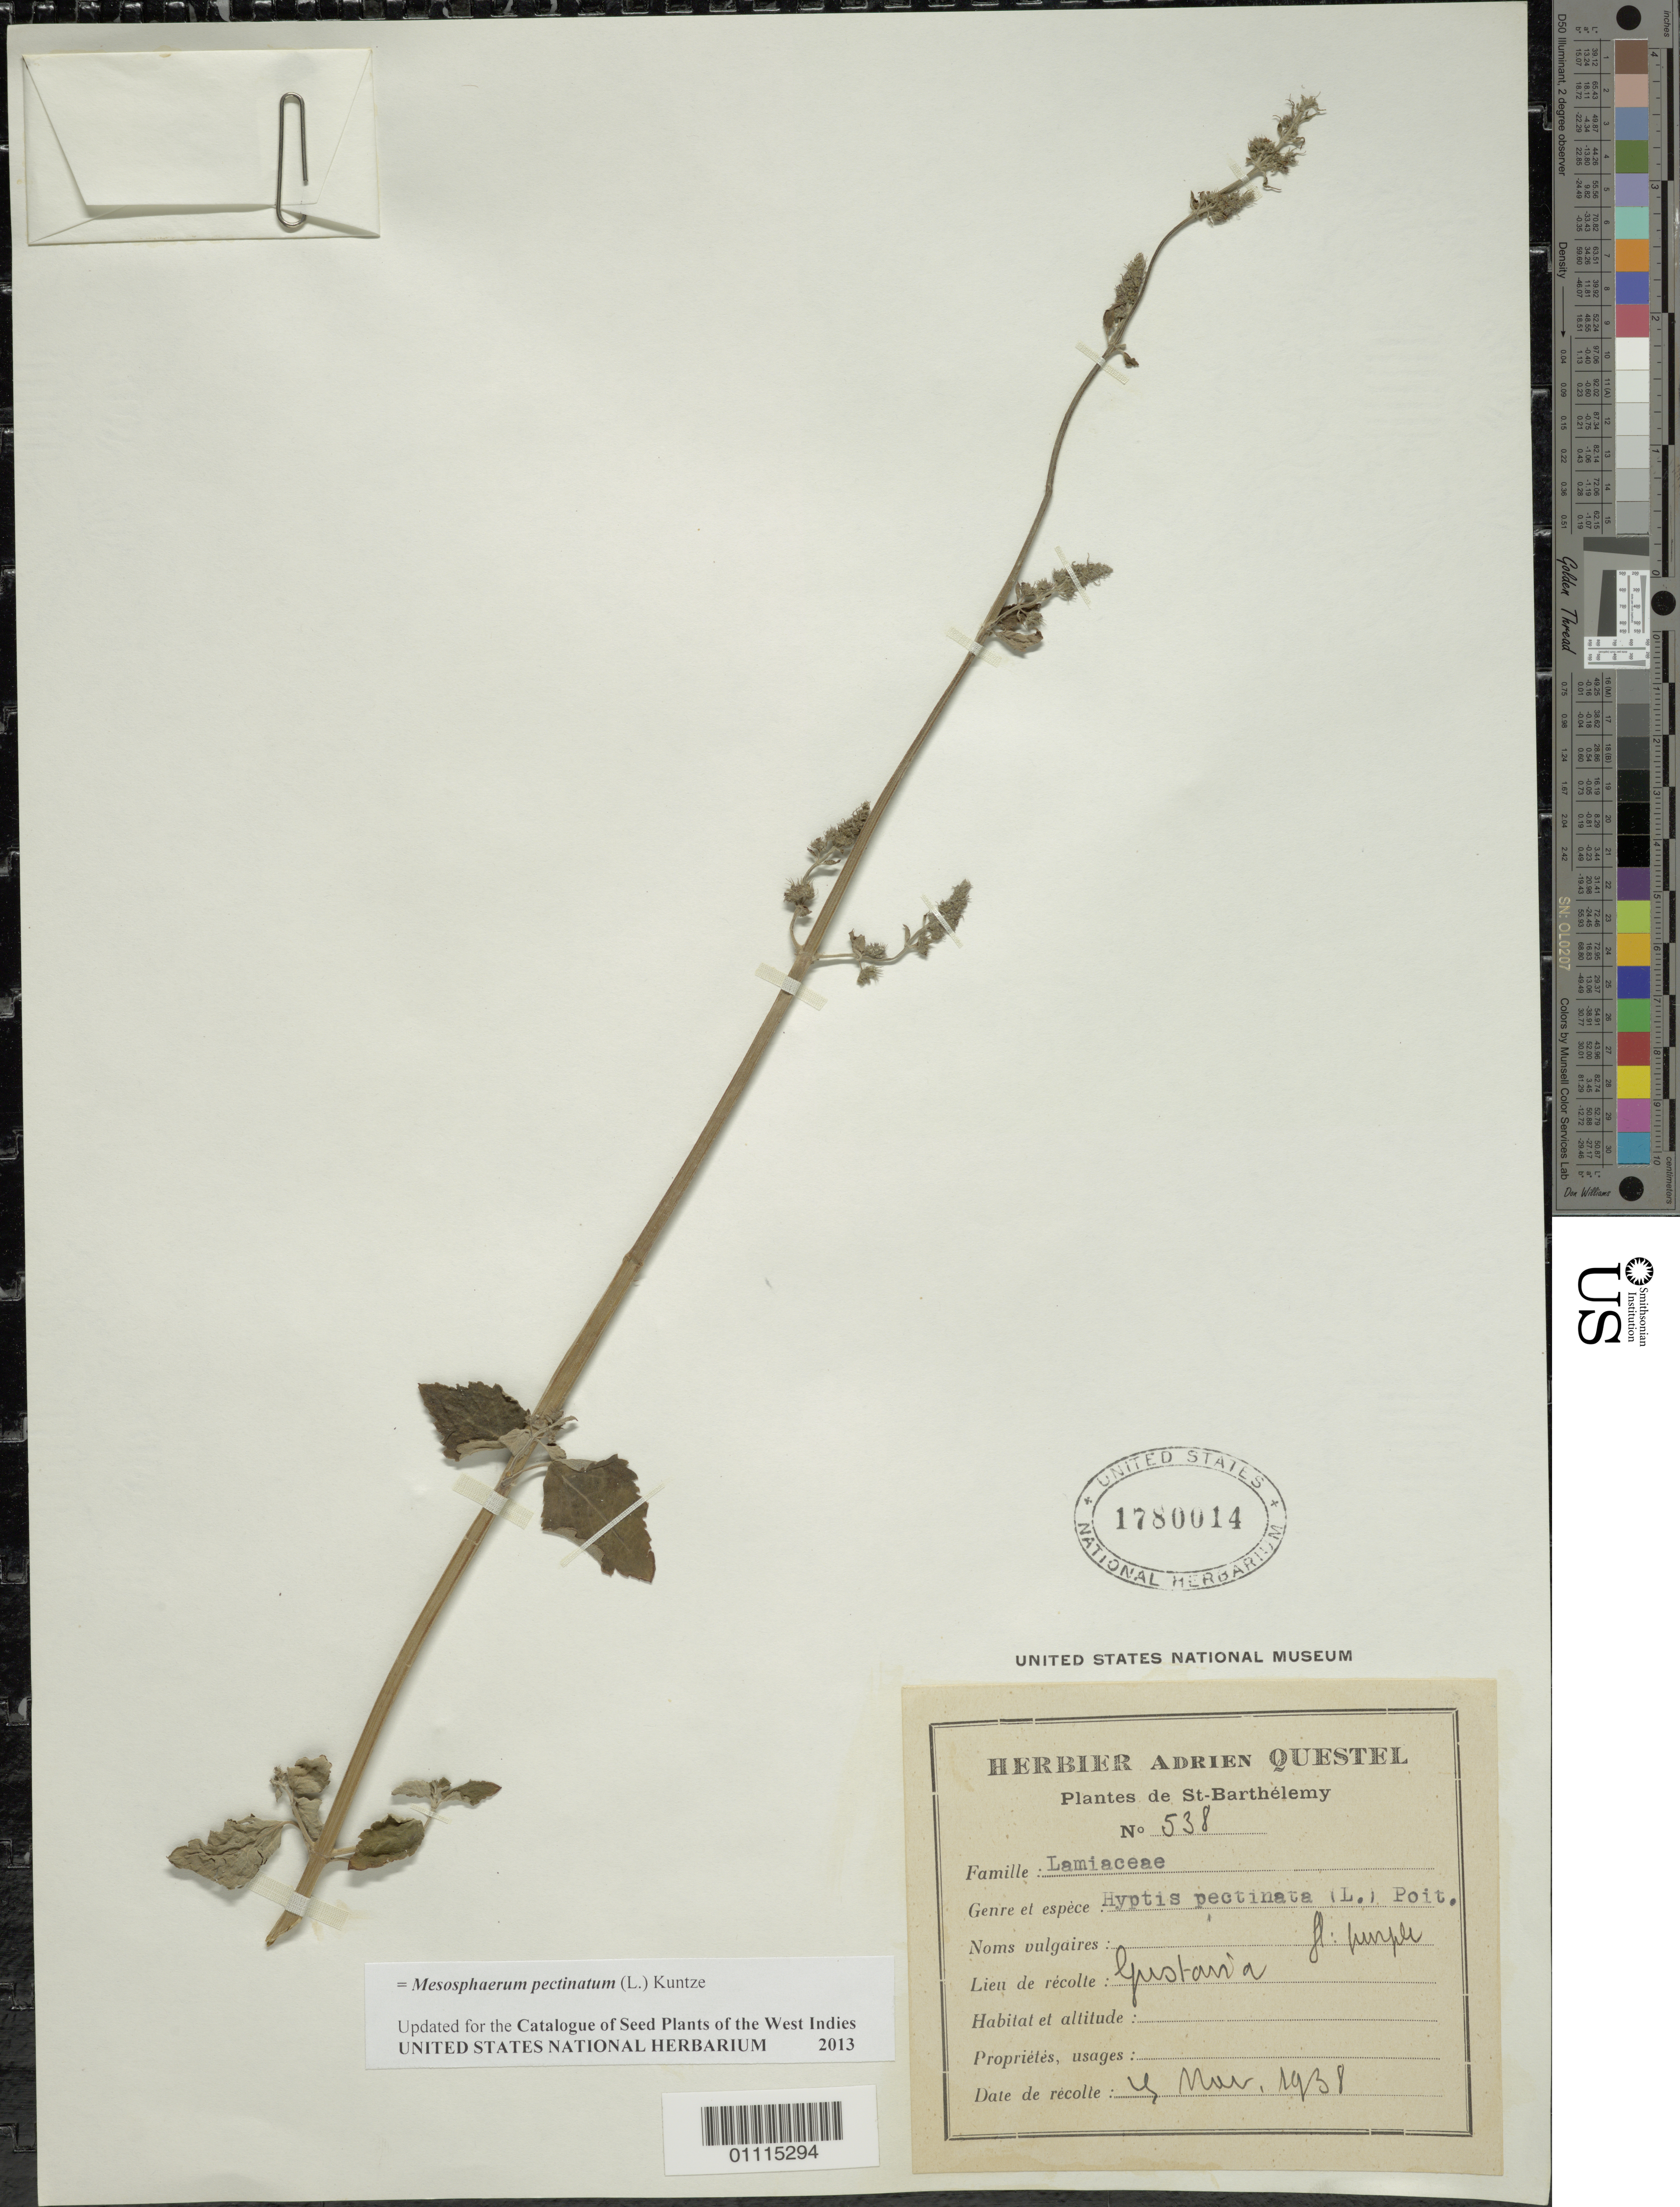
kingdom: Plantae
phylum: Tracheophyta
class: Magnoliopsida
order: Lamiales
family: Lamiaceae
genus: Mesosphaerum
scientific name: Mesosphaerum pectinatum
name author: (L.) Kuntze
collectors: A. Questel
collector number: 538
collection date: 1938-03-25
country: Saint Barthélemy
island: St. Barthélemy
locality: Gustavia.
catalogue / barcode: US 1780014